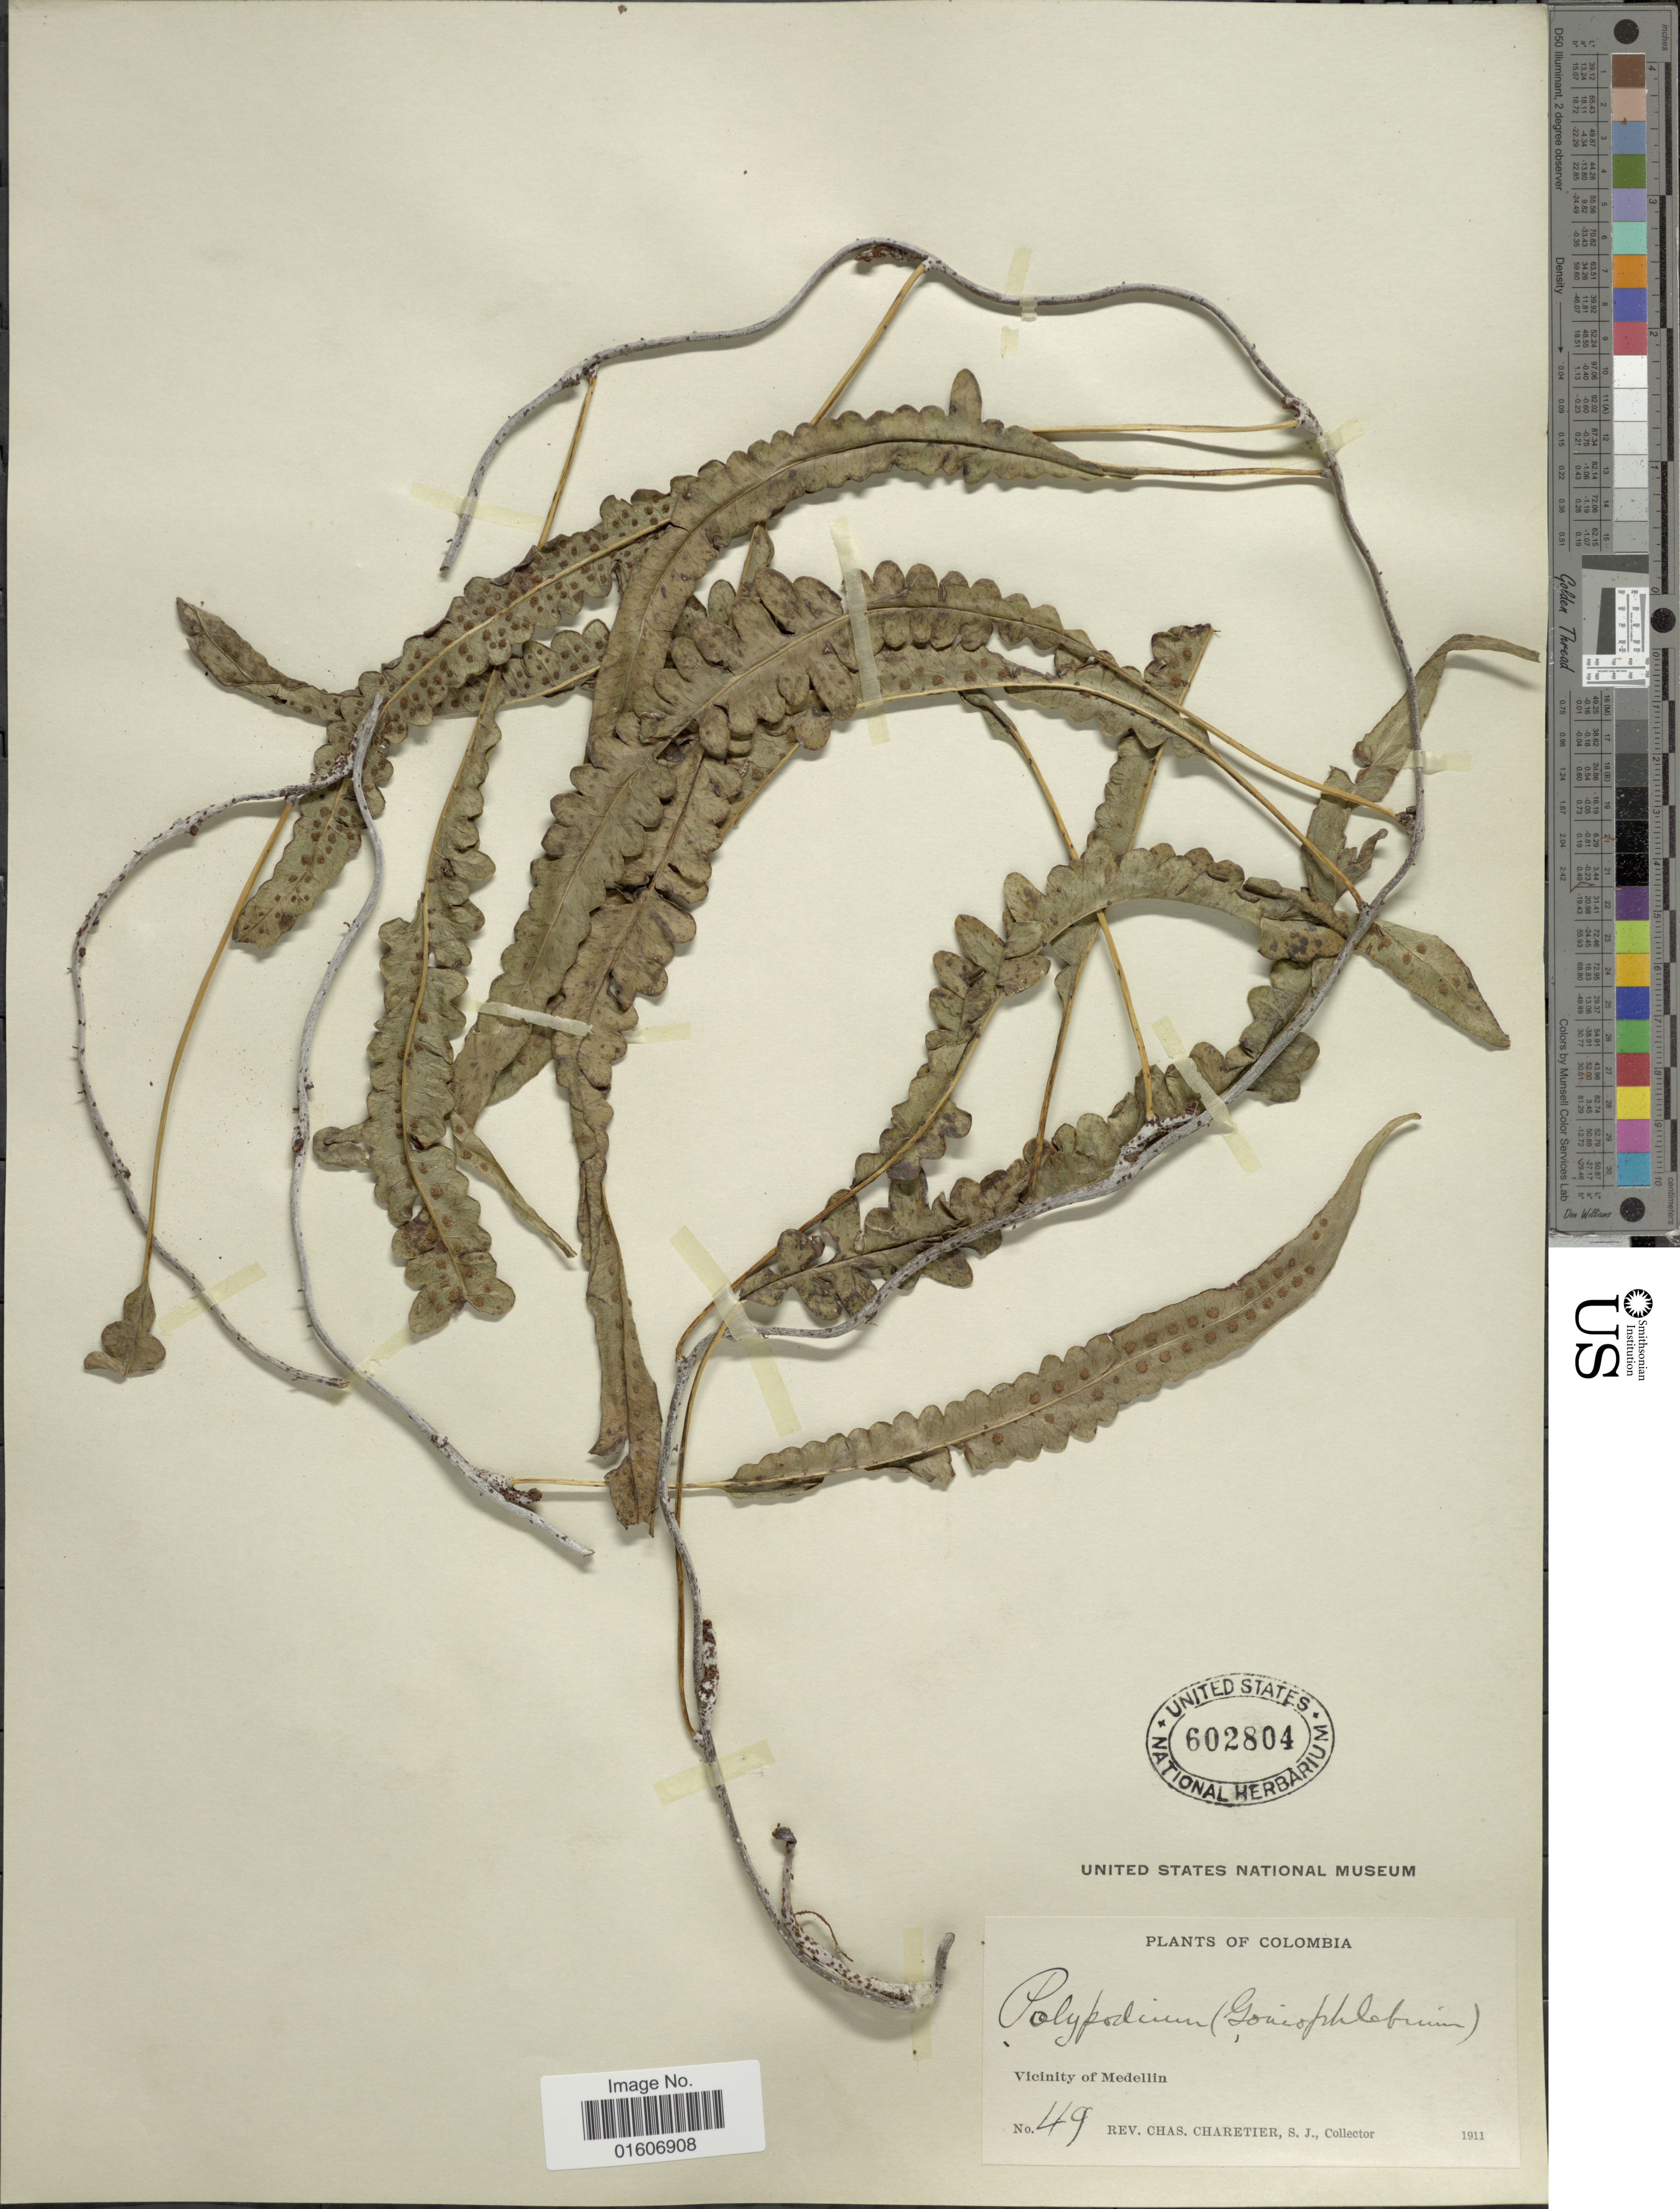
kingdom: Plantae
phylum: Tracheophyta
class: Polypodiopsida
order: Polypodiales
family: Polypodiaceae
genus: Serpocaulon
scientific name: Serpocaulon semipinnatifidum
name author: (Fée) A.R. Sm.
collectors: C. Charetier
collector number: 49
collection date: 1911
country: Colombia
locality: Vicinity of Medellin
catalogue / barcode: US 602804